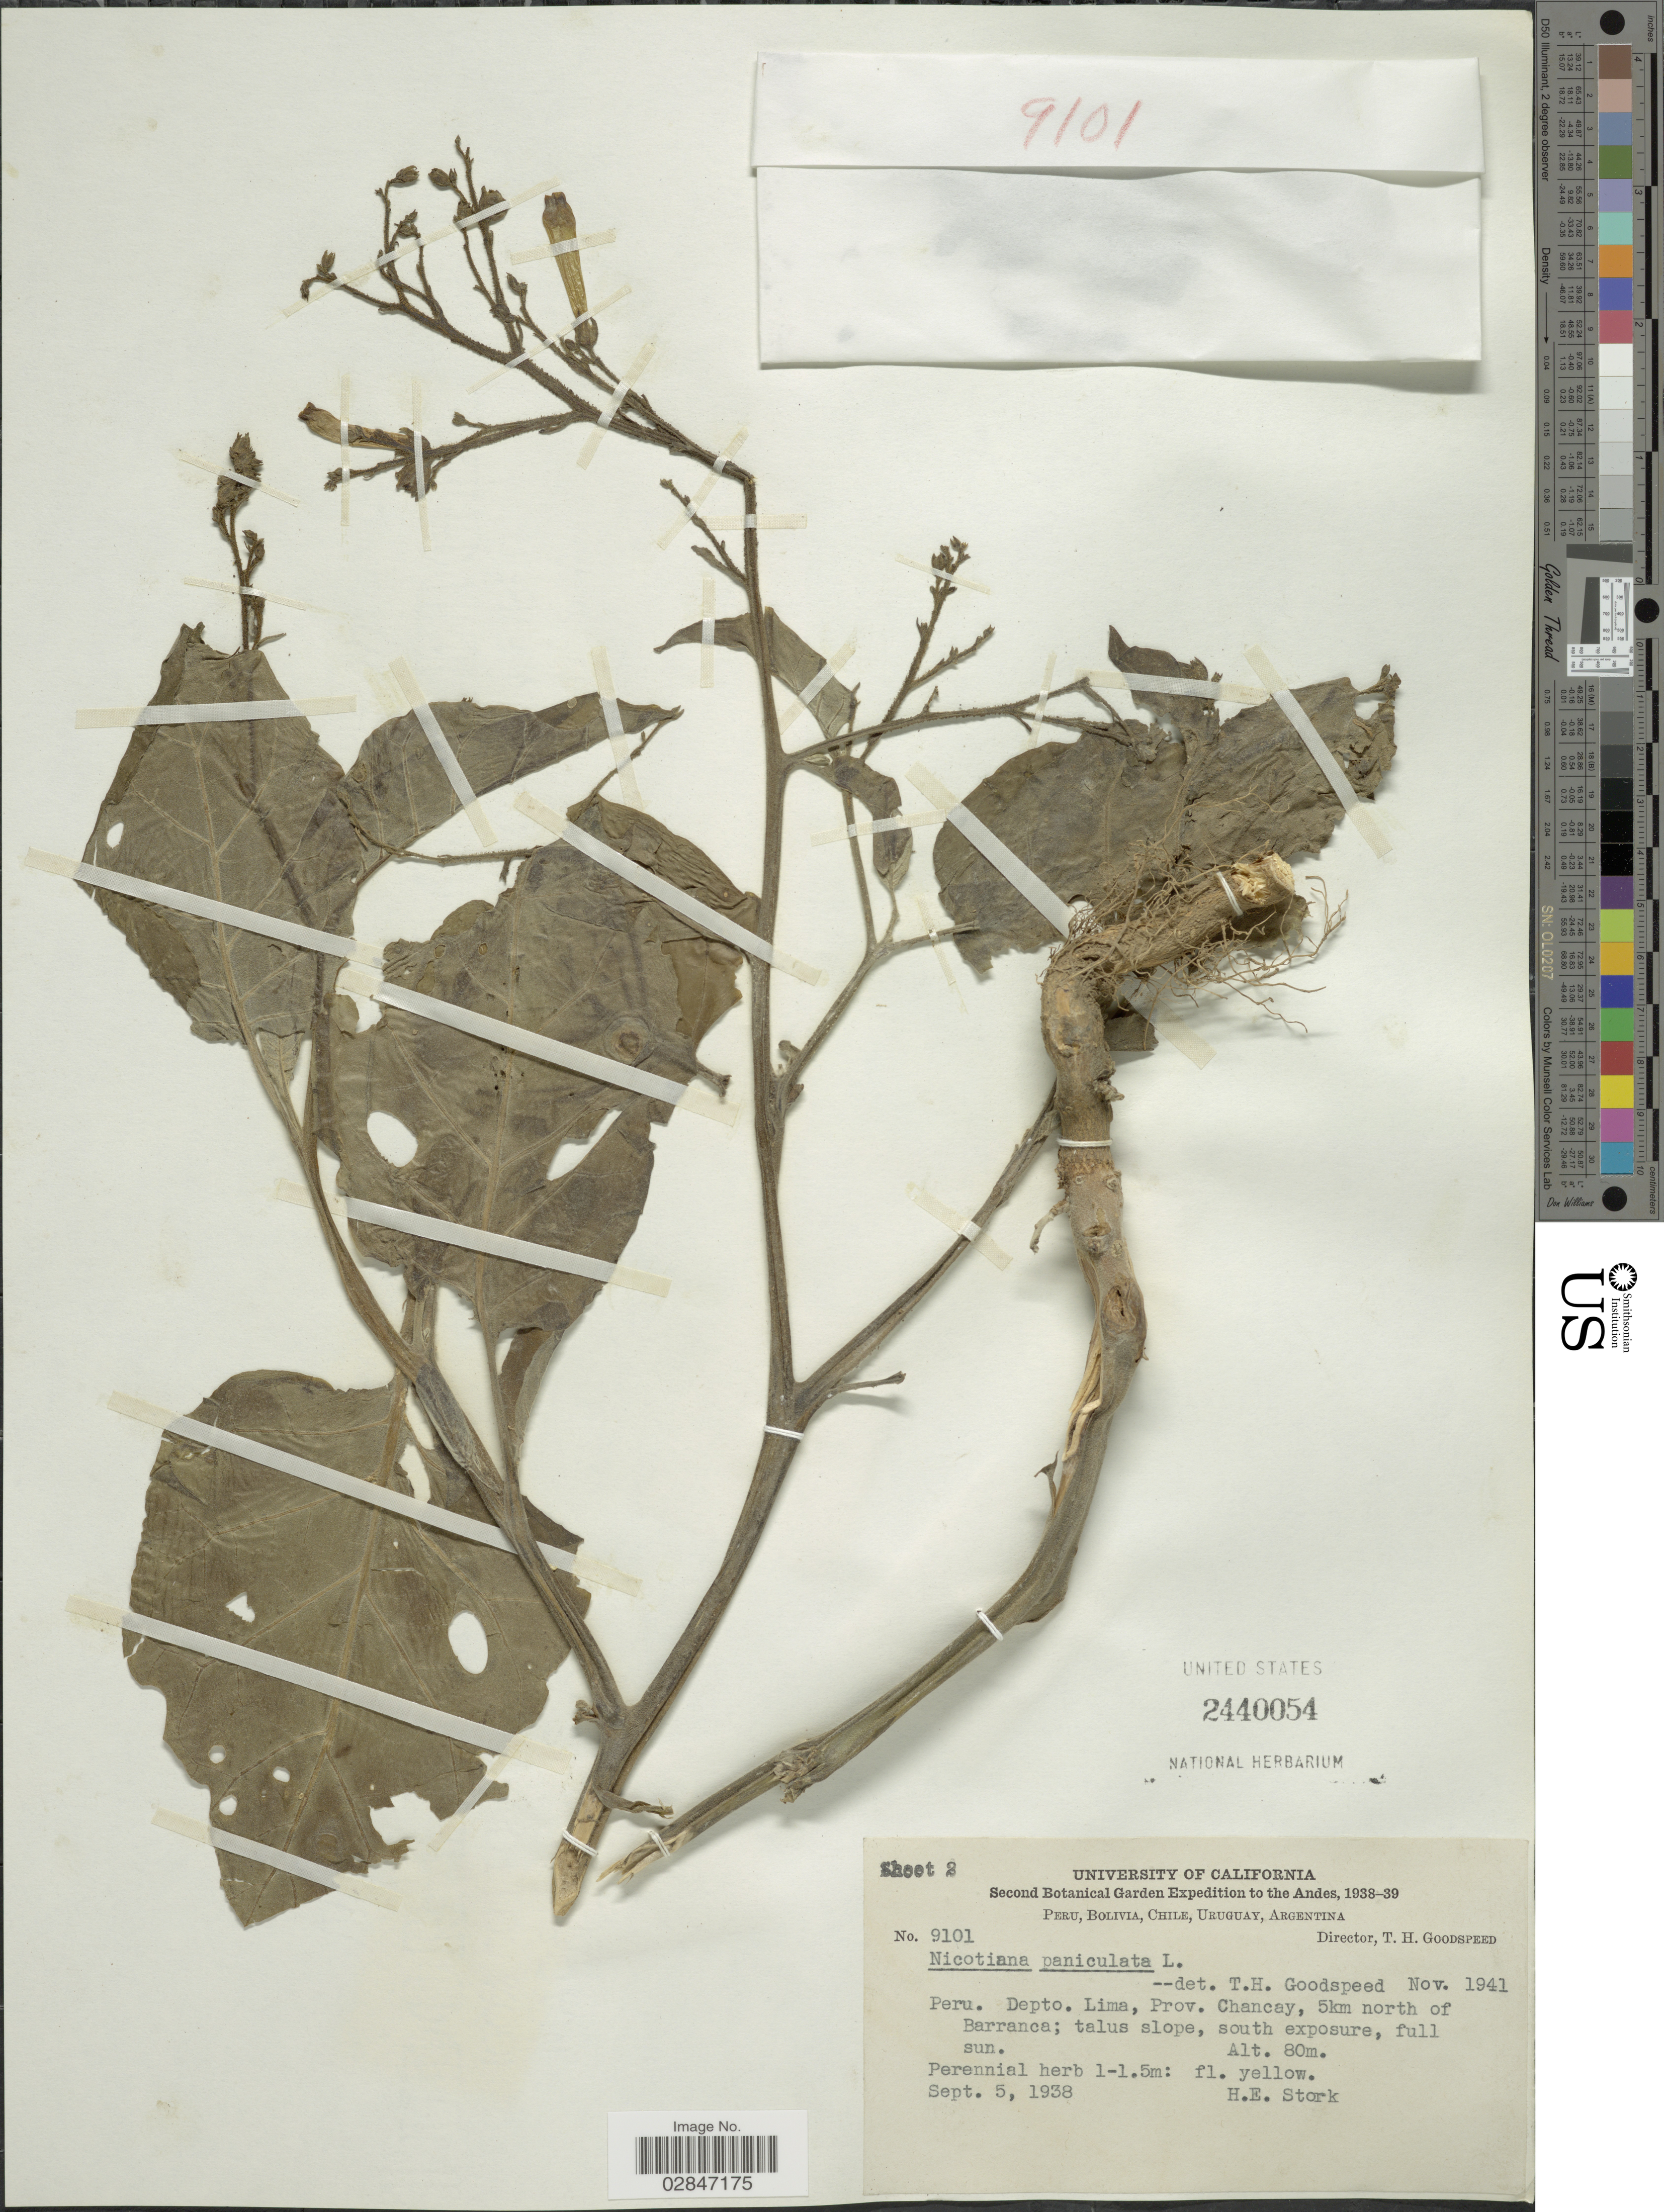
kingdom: Plantae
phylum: Tracheophyta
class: Magnoliopsida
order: Solanales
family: Solanaceae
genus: Nicotiana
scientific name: Nicotiana paniculata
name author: L.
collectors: H. E. Stork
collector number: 9101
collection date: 1938-09-05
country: Peru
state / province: Lima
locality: The Andes, Depto. Lima, Prov. Chancay, 5km north of Barranca.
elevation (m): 80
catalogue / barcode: US 2440054